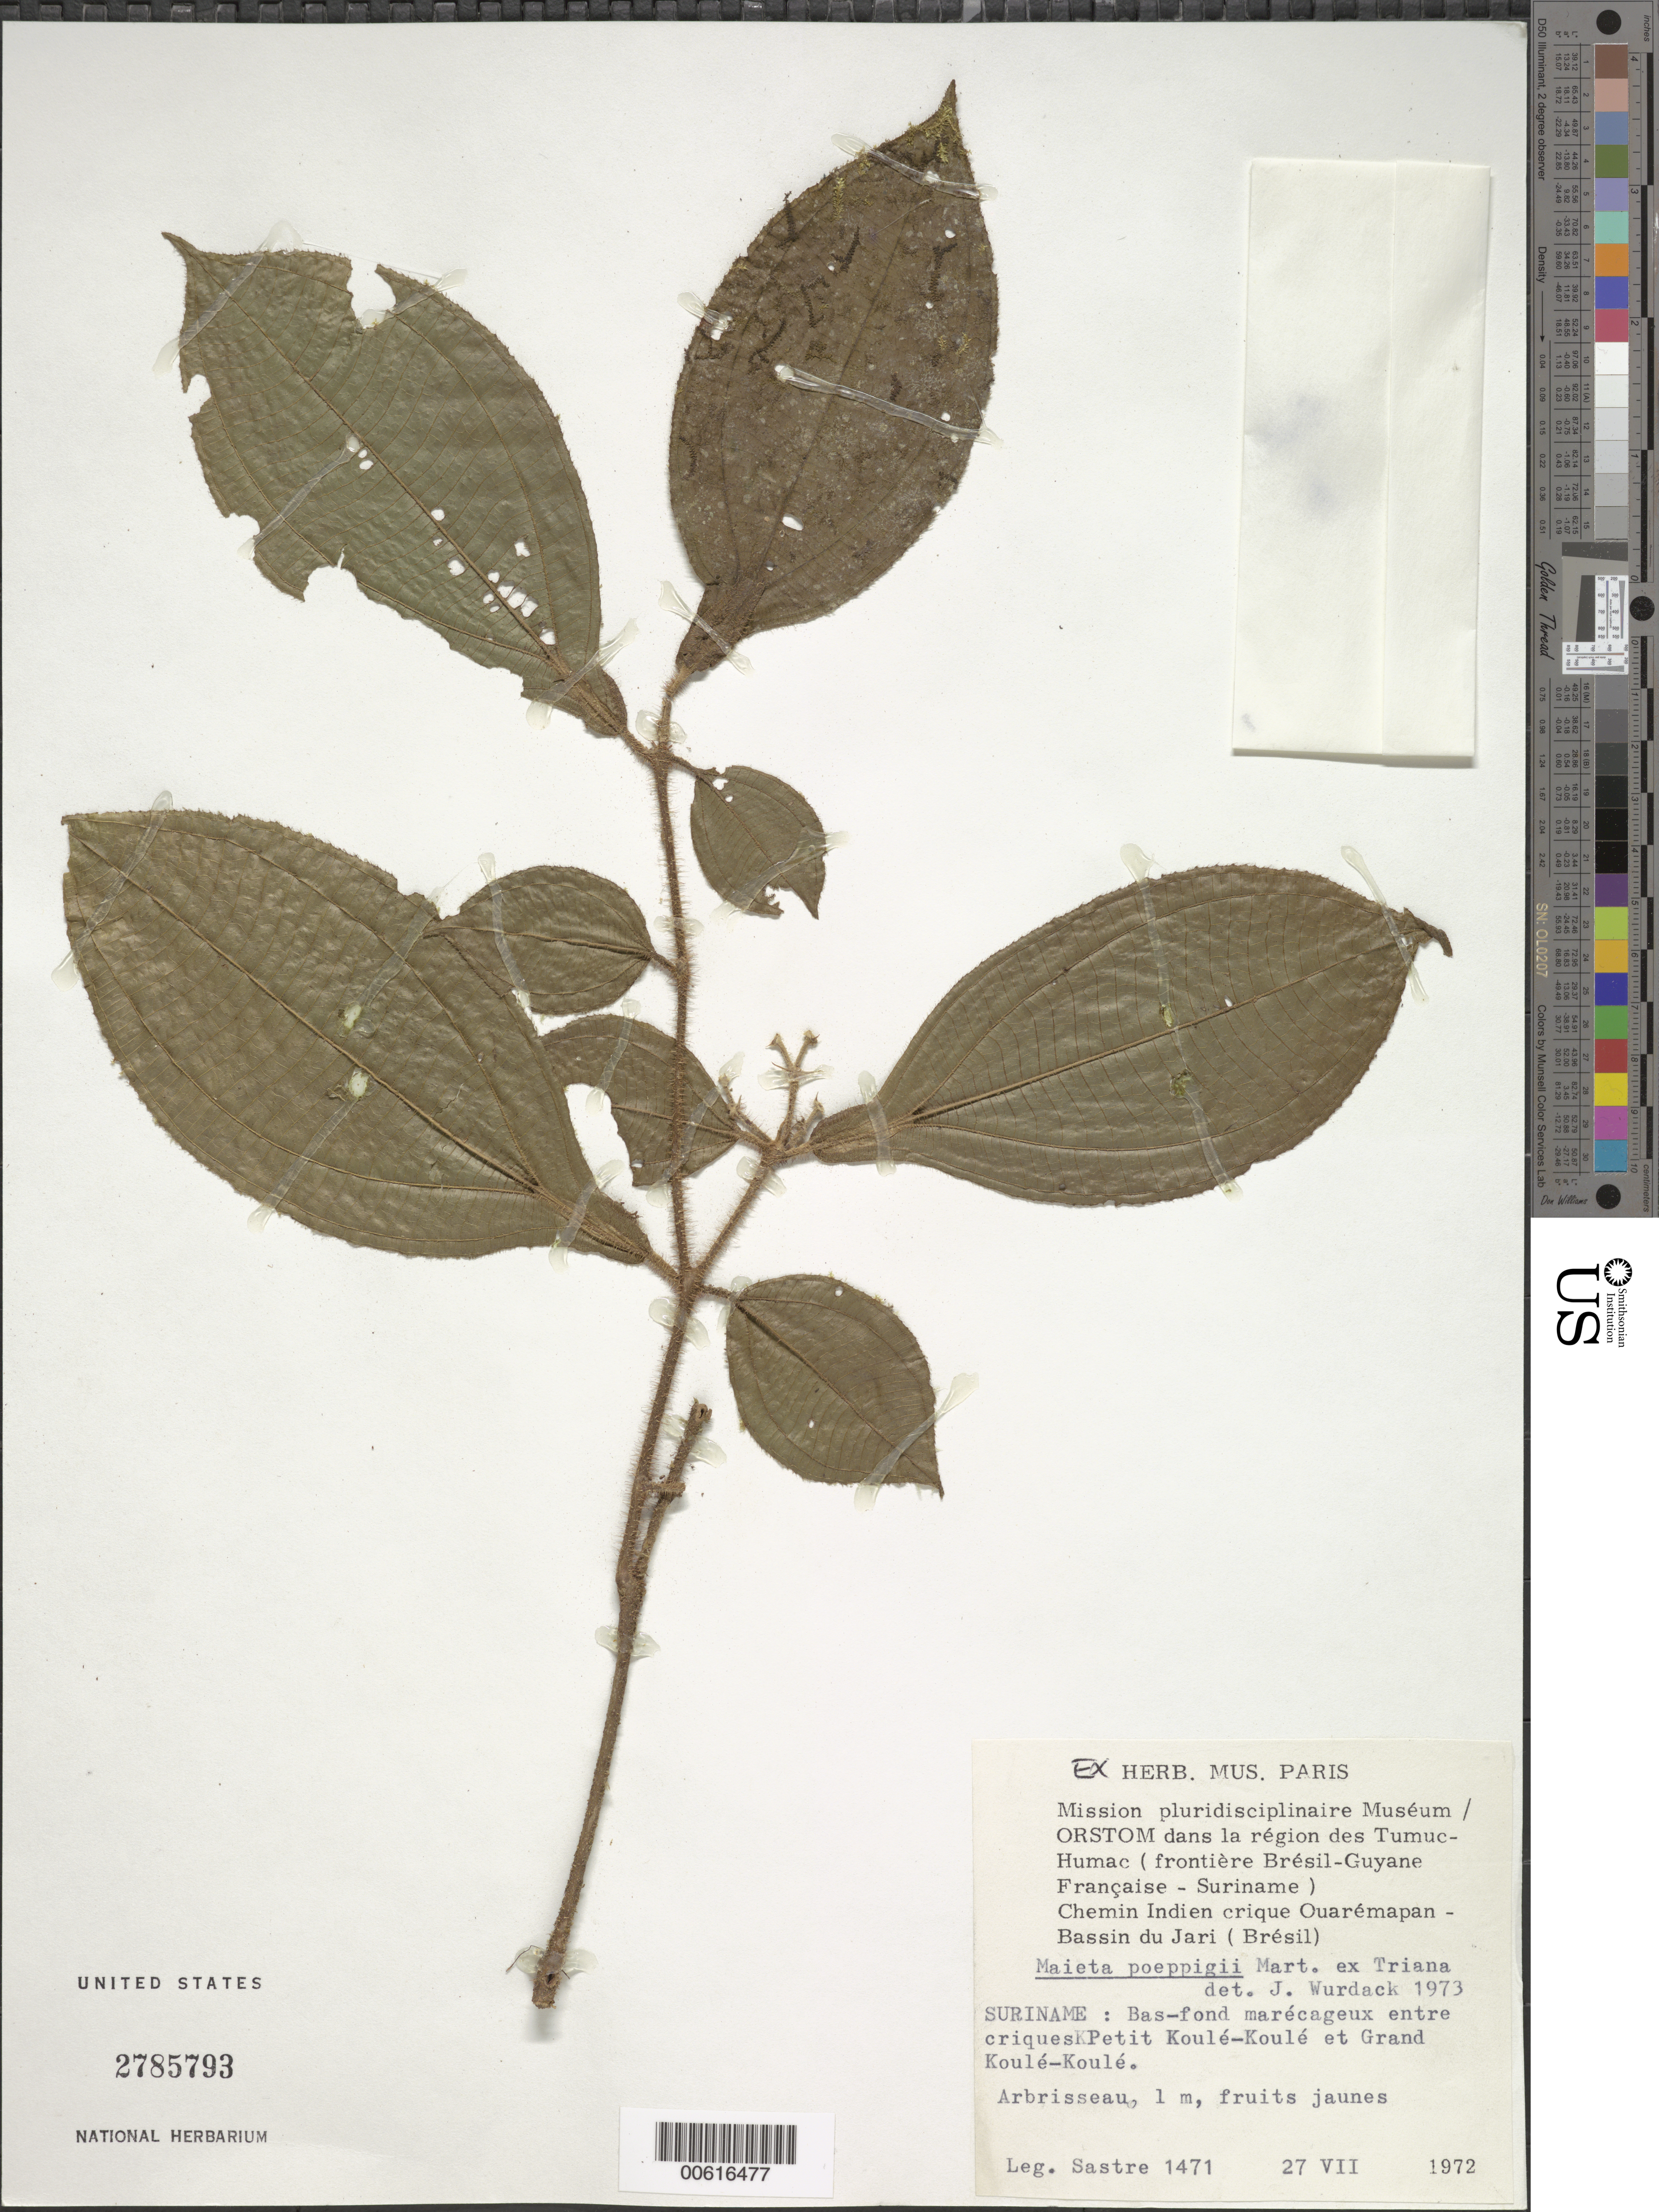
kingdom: Plantae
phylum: Tracheophyta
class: Magnoliopsida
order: Myrtales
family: Melastomataceae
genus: Maieta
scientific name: Maieta poeppigii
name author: Mart. ex Cogn.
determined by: Wurdack, John J., (US), US (UNITED STATES)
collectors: C. H. L. Sastre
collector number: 1471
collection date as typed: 27-Jul-72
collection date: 1972-07-27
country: Suriname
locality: Crique Petit Koulé-Koulé, camp ORSTOM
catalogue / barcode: US 2785893